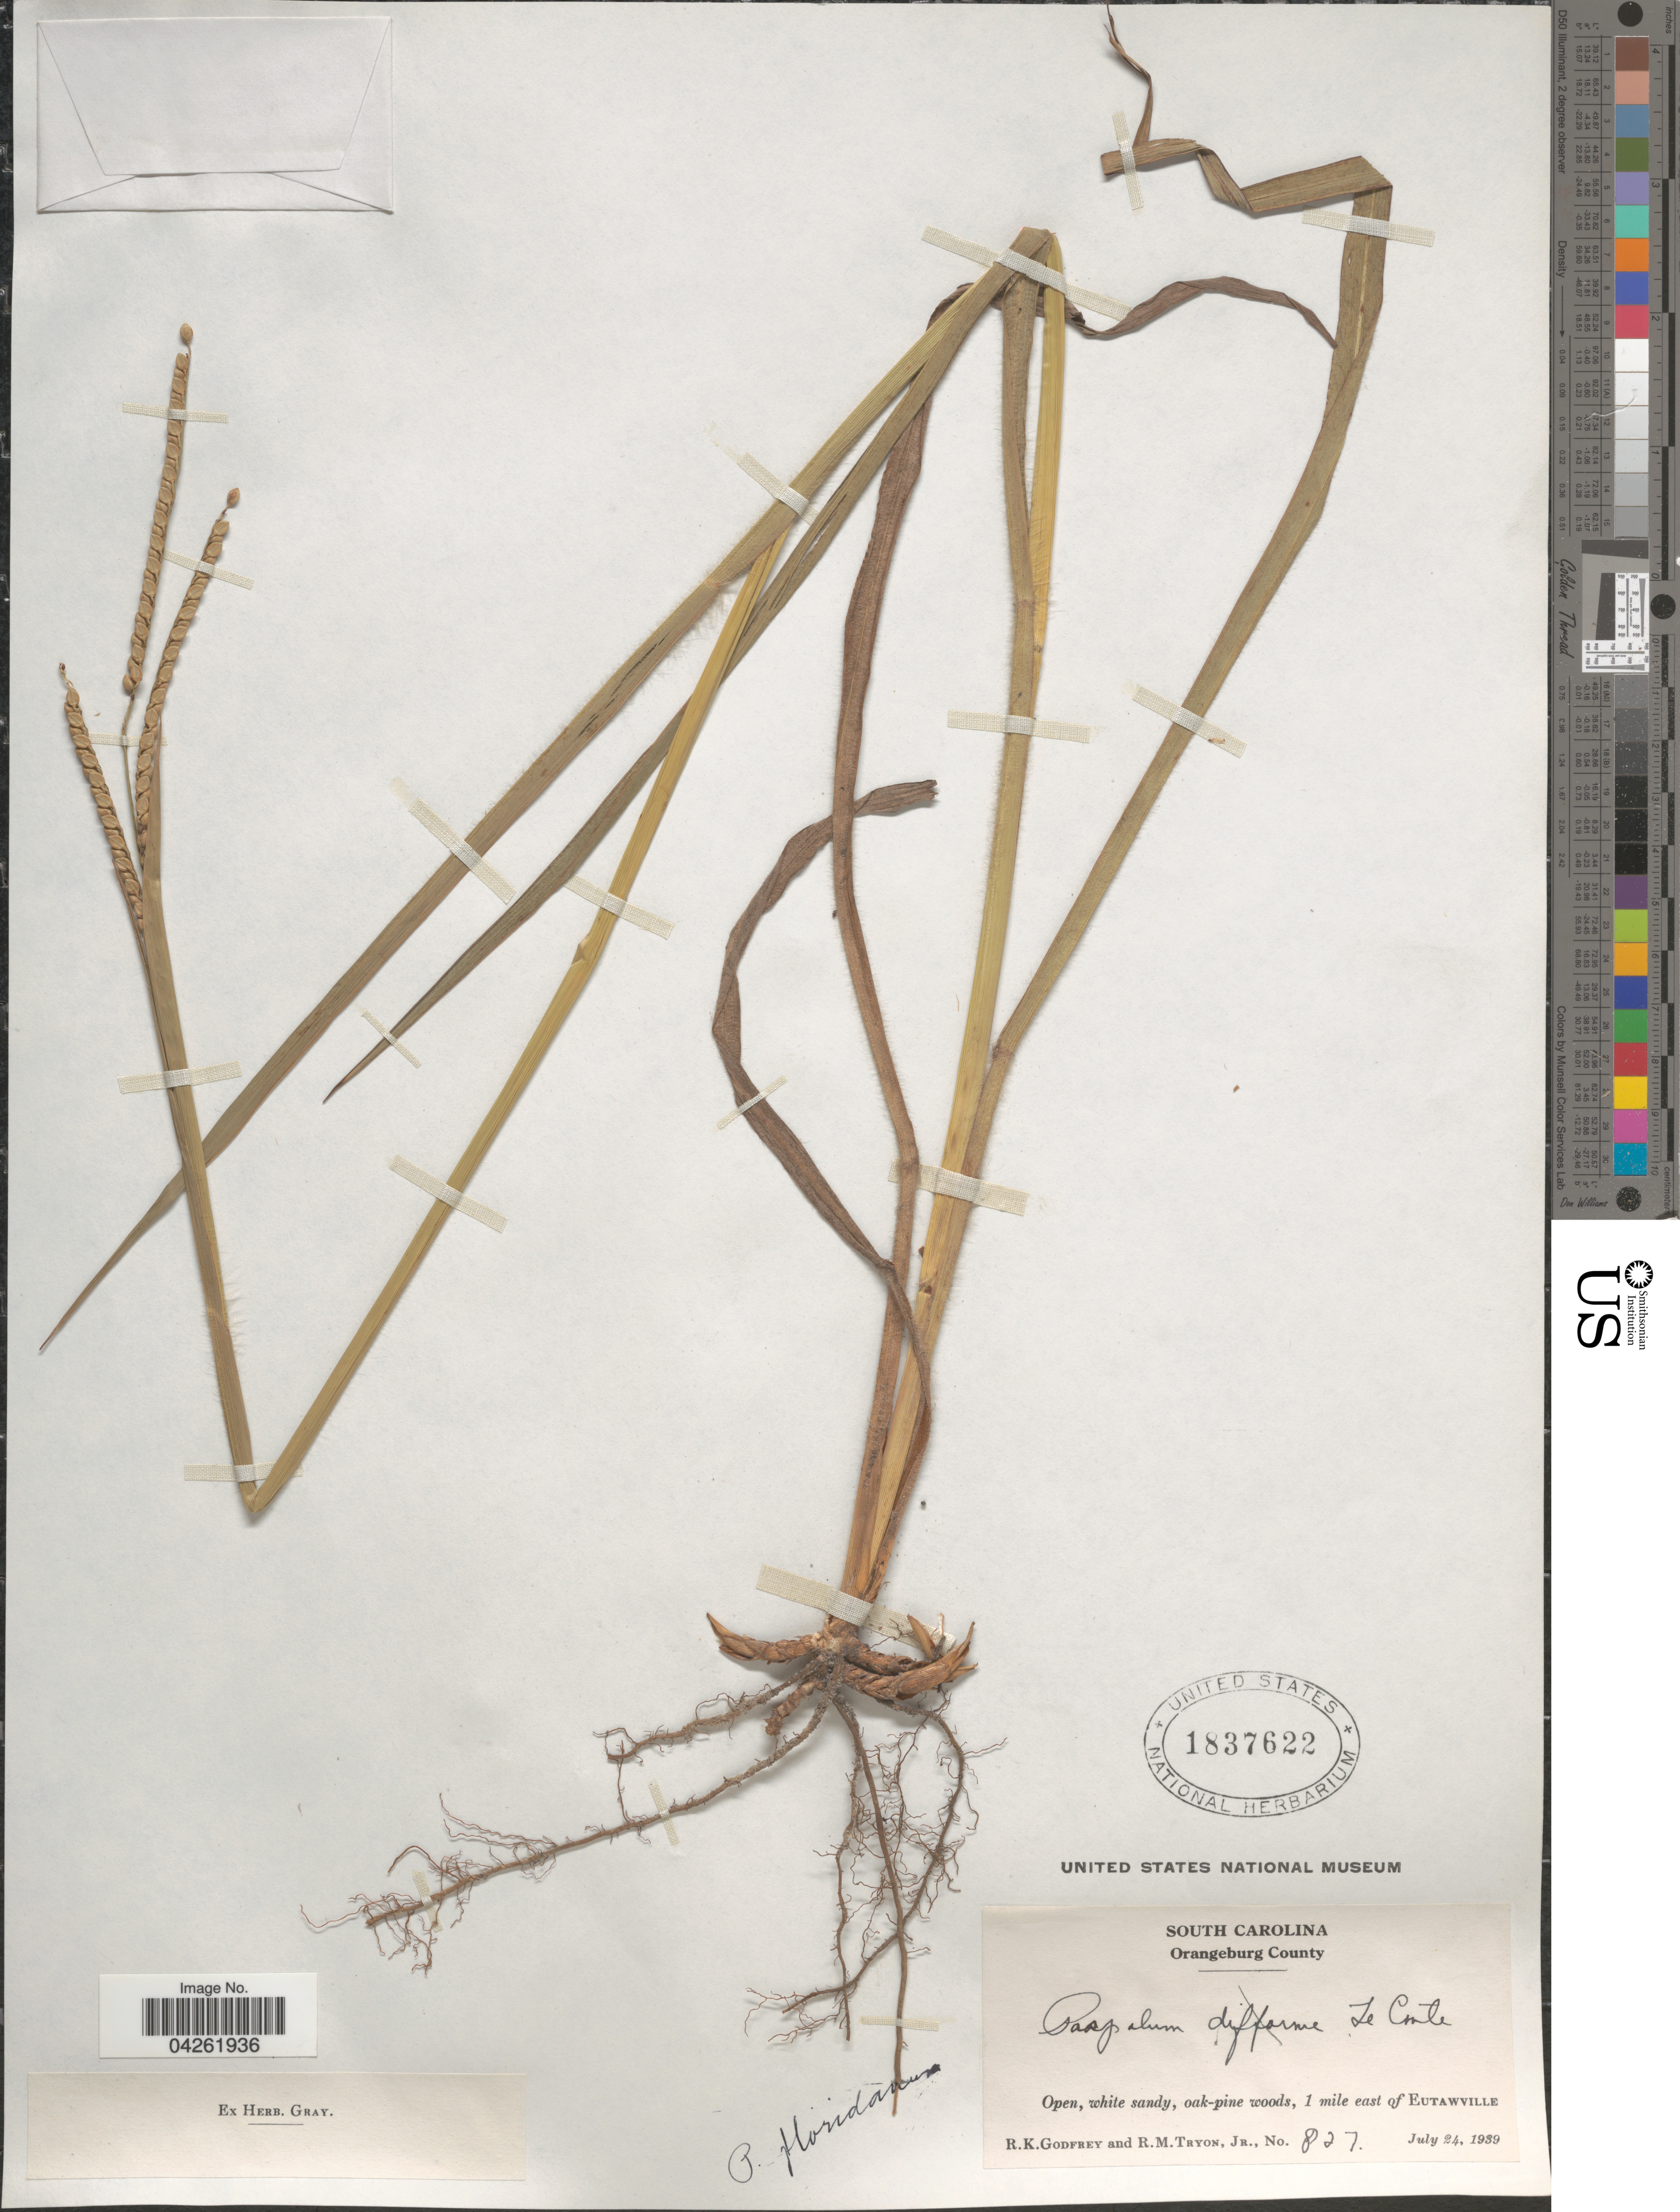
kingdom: Plantae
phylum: Tracheophyta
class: Liliopsida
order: Poales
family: Poaceae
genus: Paspalum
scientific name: Paspalum floridanum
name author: Michx.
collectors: R. K. Godfrey & R. Tryon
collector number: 827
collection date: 1939-07-24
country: United States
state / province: South Carolina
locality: Orangeburg County. Open, white sandy, oak-pine woods, 1 mile east of Eutawville.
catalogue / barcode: US 1837622